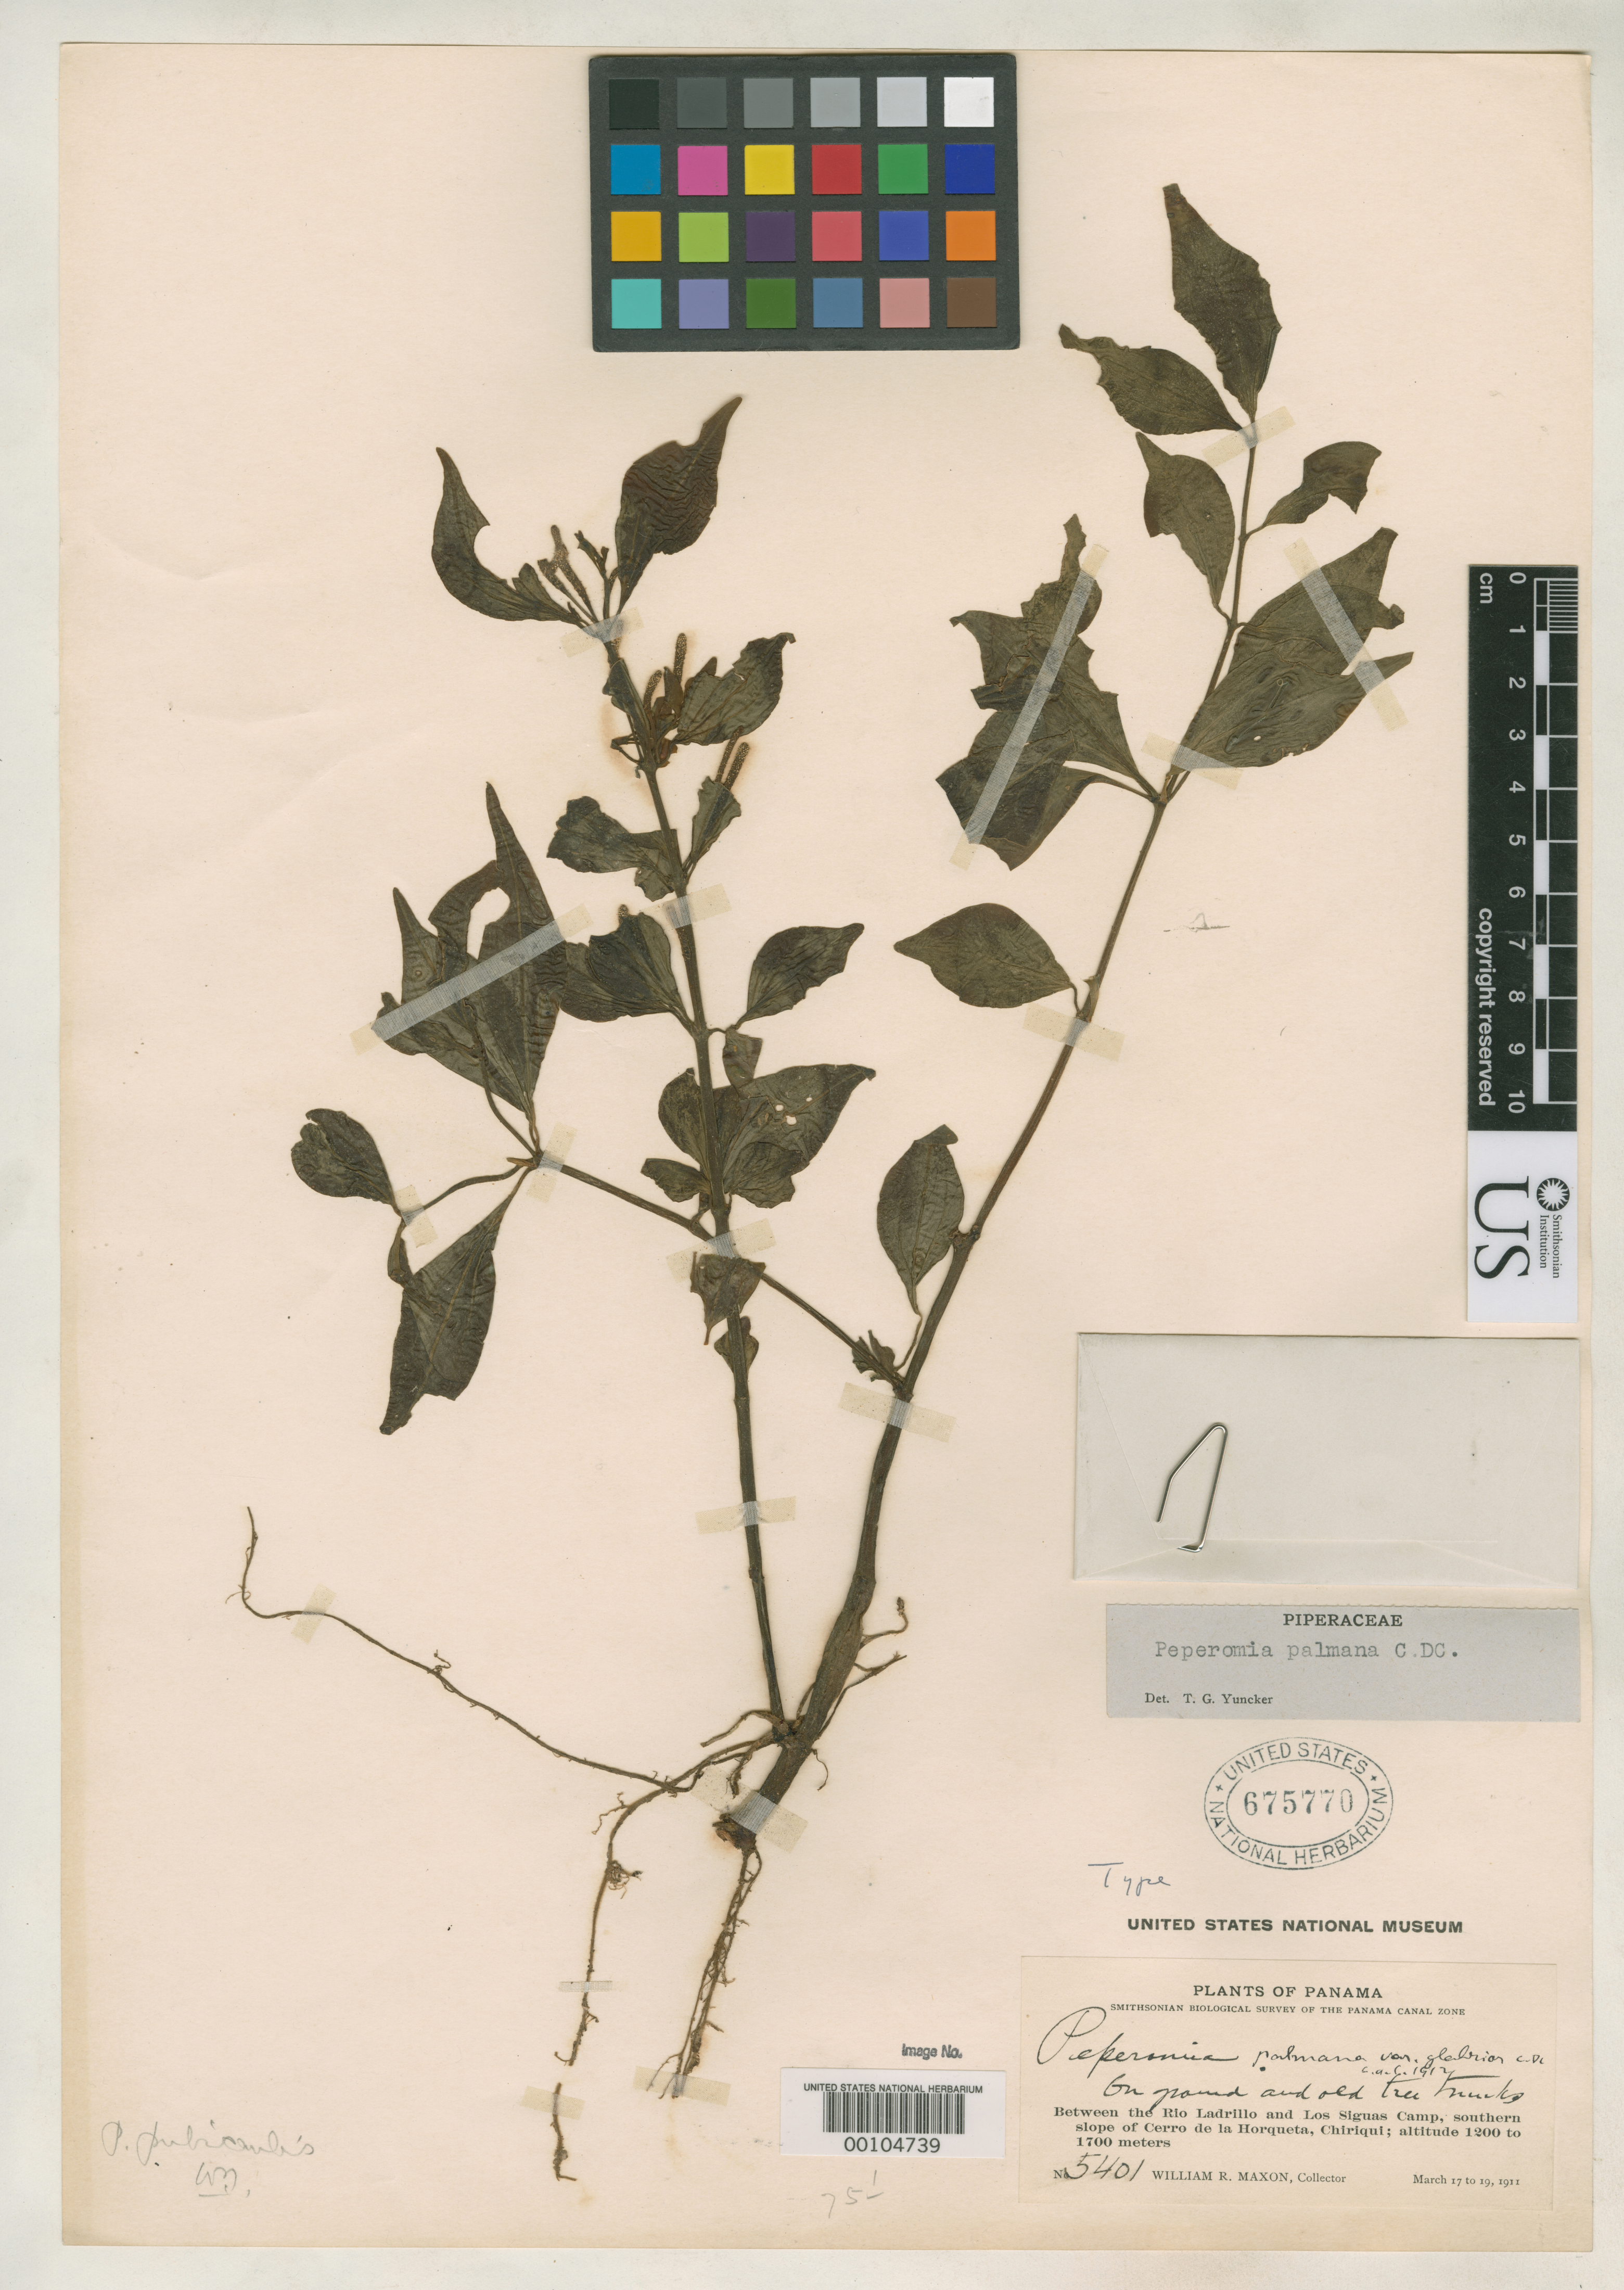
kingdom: Plantae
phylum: Tracheophyta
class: Magnoliopsida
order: Piperales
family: Piperaceae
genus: Peperomia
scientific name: Peperomia palmana var. glabrior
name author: C. DC.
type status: Type Collection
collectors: W. R. Maxon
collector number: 5401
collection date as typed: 17 Mar 1911 to 19 Mar 1911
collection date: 1911-03-17/1911-03-19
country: Panama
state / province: Chiriquí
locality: Between Rio Ladrillo and Los Siguas camp.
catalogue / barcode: US 675770